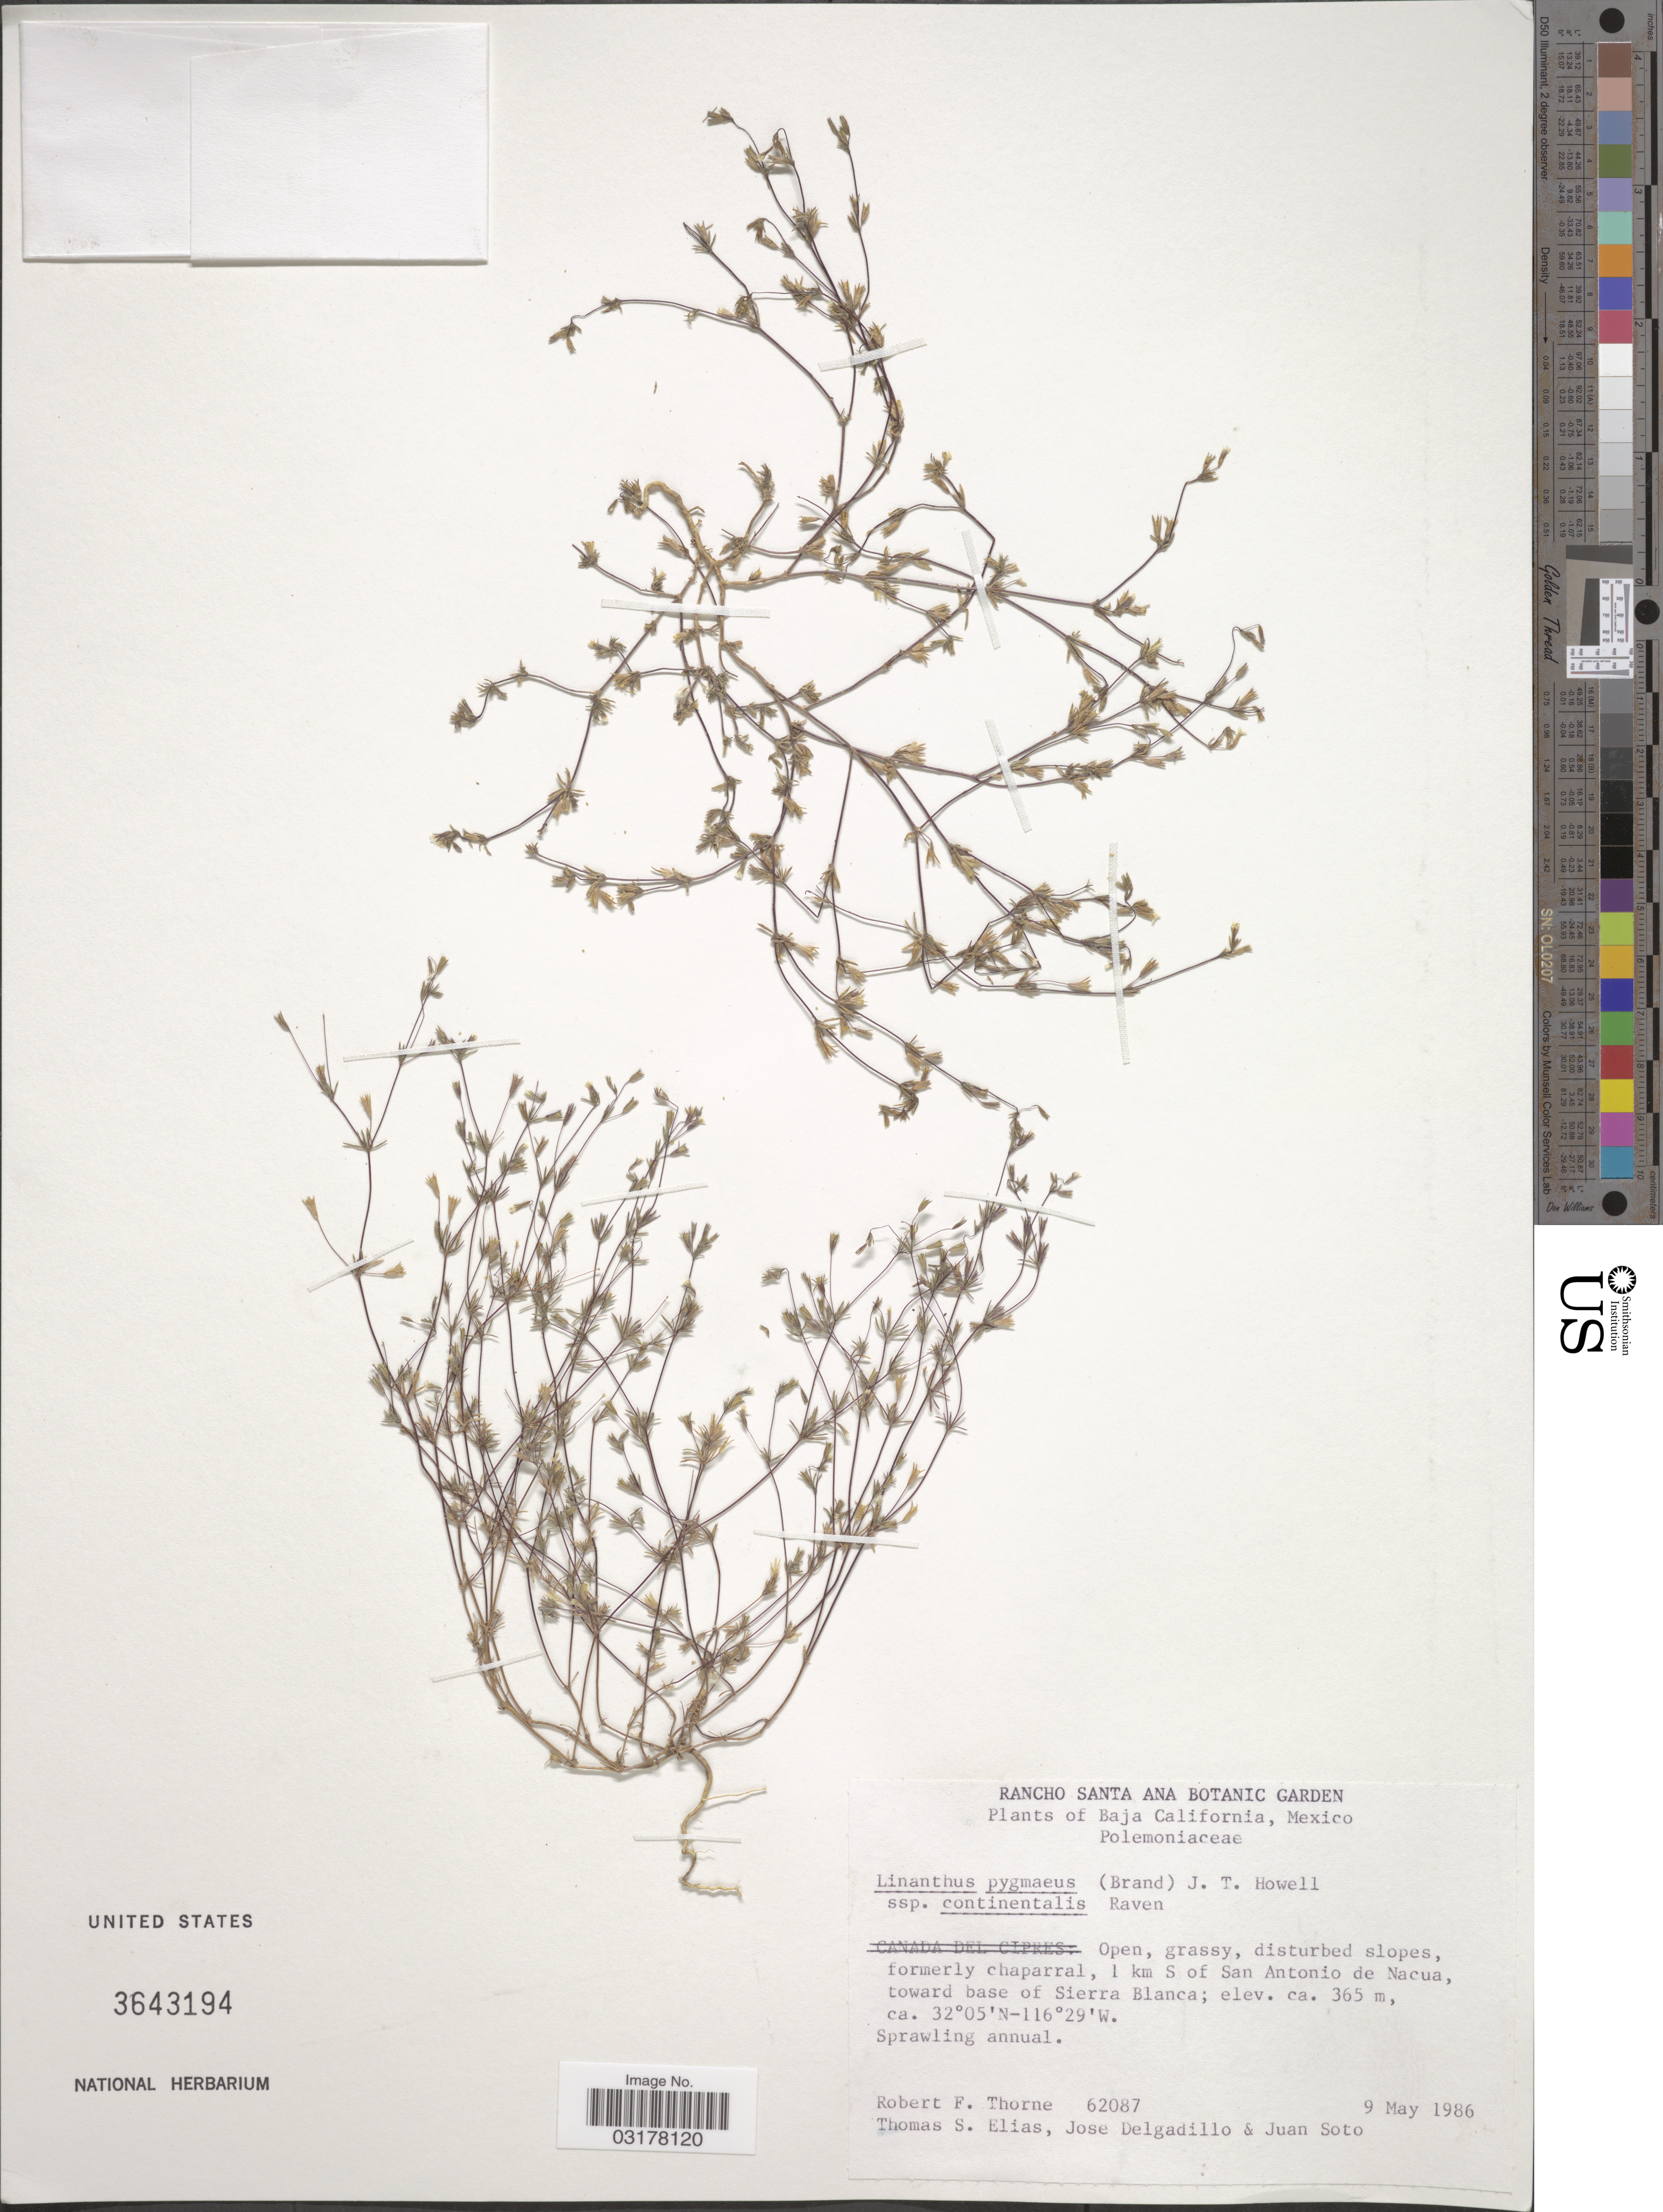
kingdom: Plantae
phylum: Tracheophyta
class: Magnoliopsida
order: Ericales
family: Polemoniaceae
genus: Leptosiphon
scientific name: Leptosiphon pygmaeus subsp. continentalis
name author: (P.H. Raven) J.M. Porter & L.A. Johnson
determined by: Rebman, J. P., (ASU), Arizona State University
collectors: R. F. Thorne, T. S. Elias, J. Delgadillo & J. Soto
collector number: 62087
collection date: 1986-05-09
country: Mexico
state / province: Baja California Norte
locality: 1 km S of San Antonio de Nacua, toward base of Sierra Blanca.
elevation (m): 365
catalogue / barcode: US 3643194